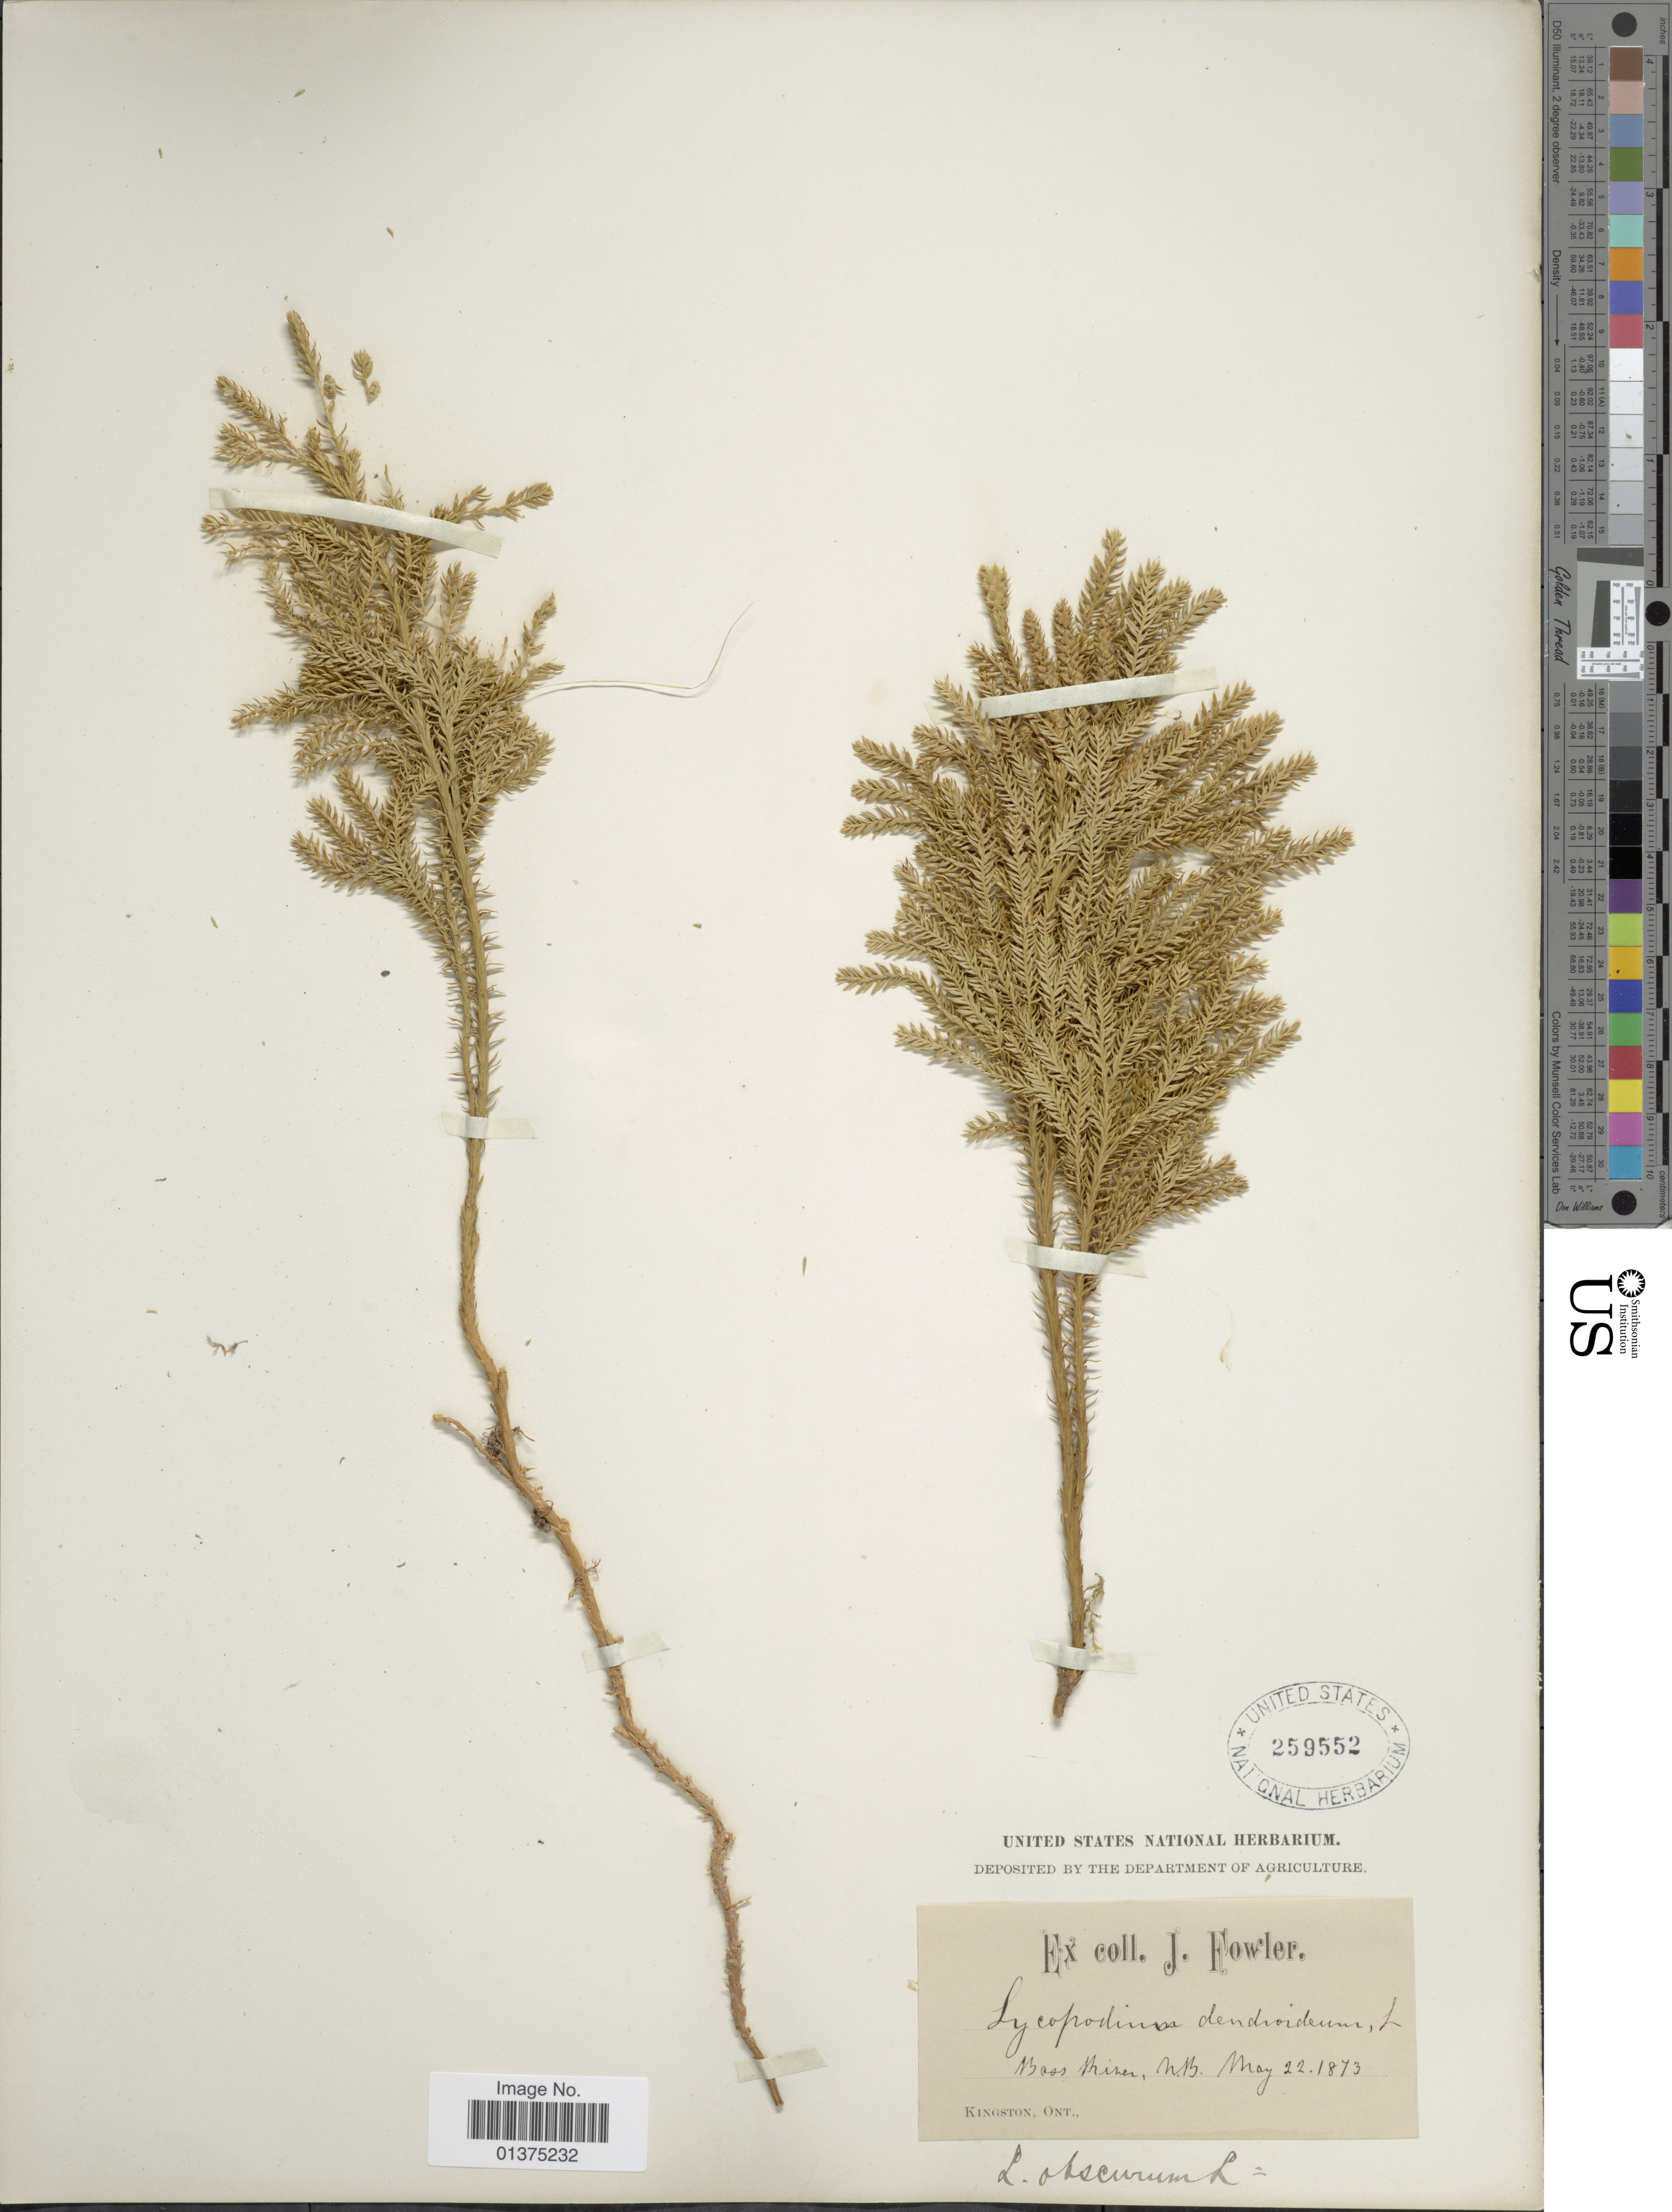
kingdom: Plantae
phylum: Tracheophyta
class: Lycopodiopsida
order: Lycopodiales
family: Lycopodiaceae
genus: Dendrolycopodium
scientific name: Dendrolycopodium dendroideum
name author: (Michx.) A. Haines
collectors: J. P. Fowler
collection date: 1873-05-22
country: Canada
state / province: Ontario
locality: Boos Bizen, Kingston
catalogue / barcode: US 259552